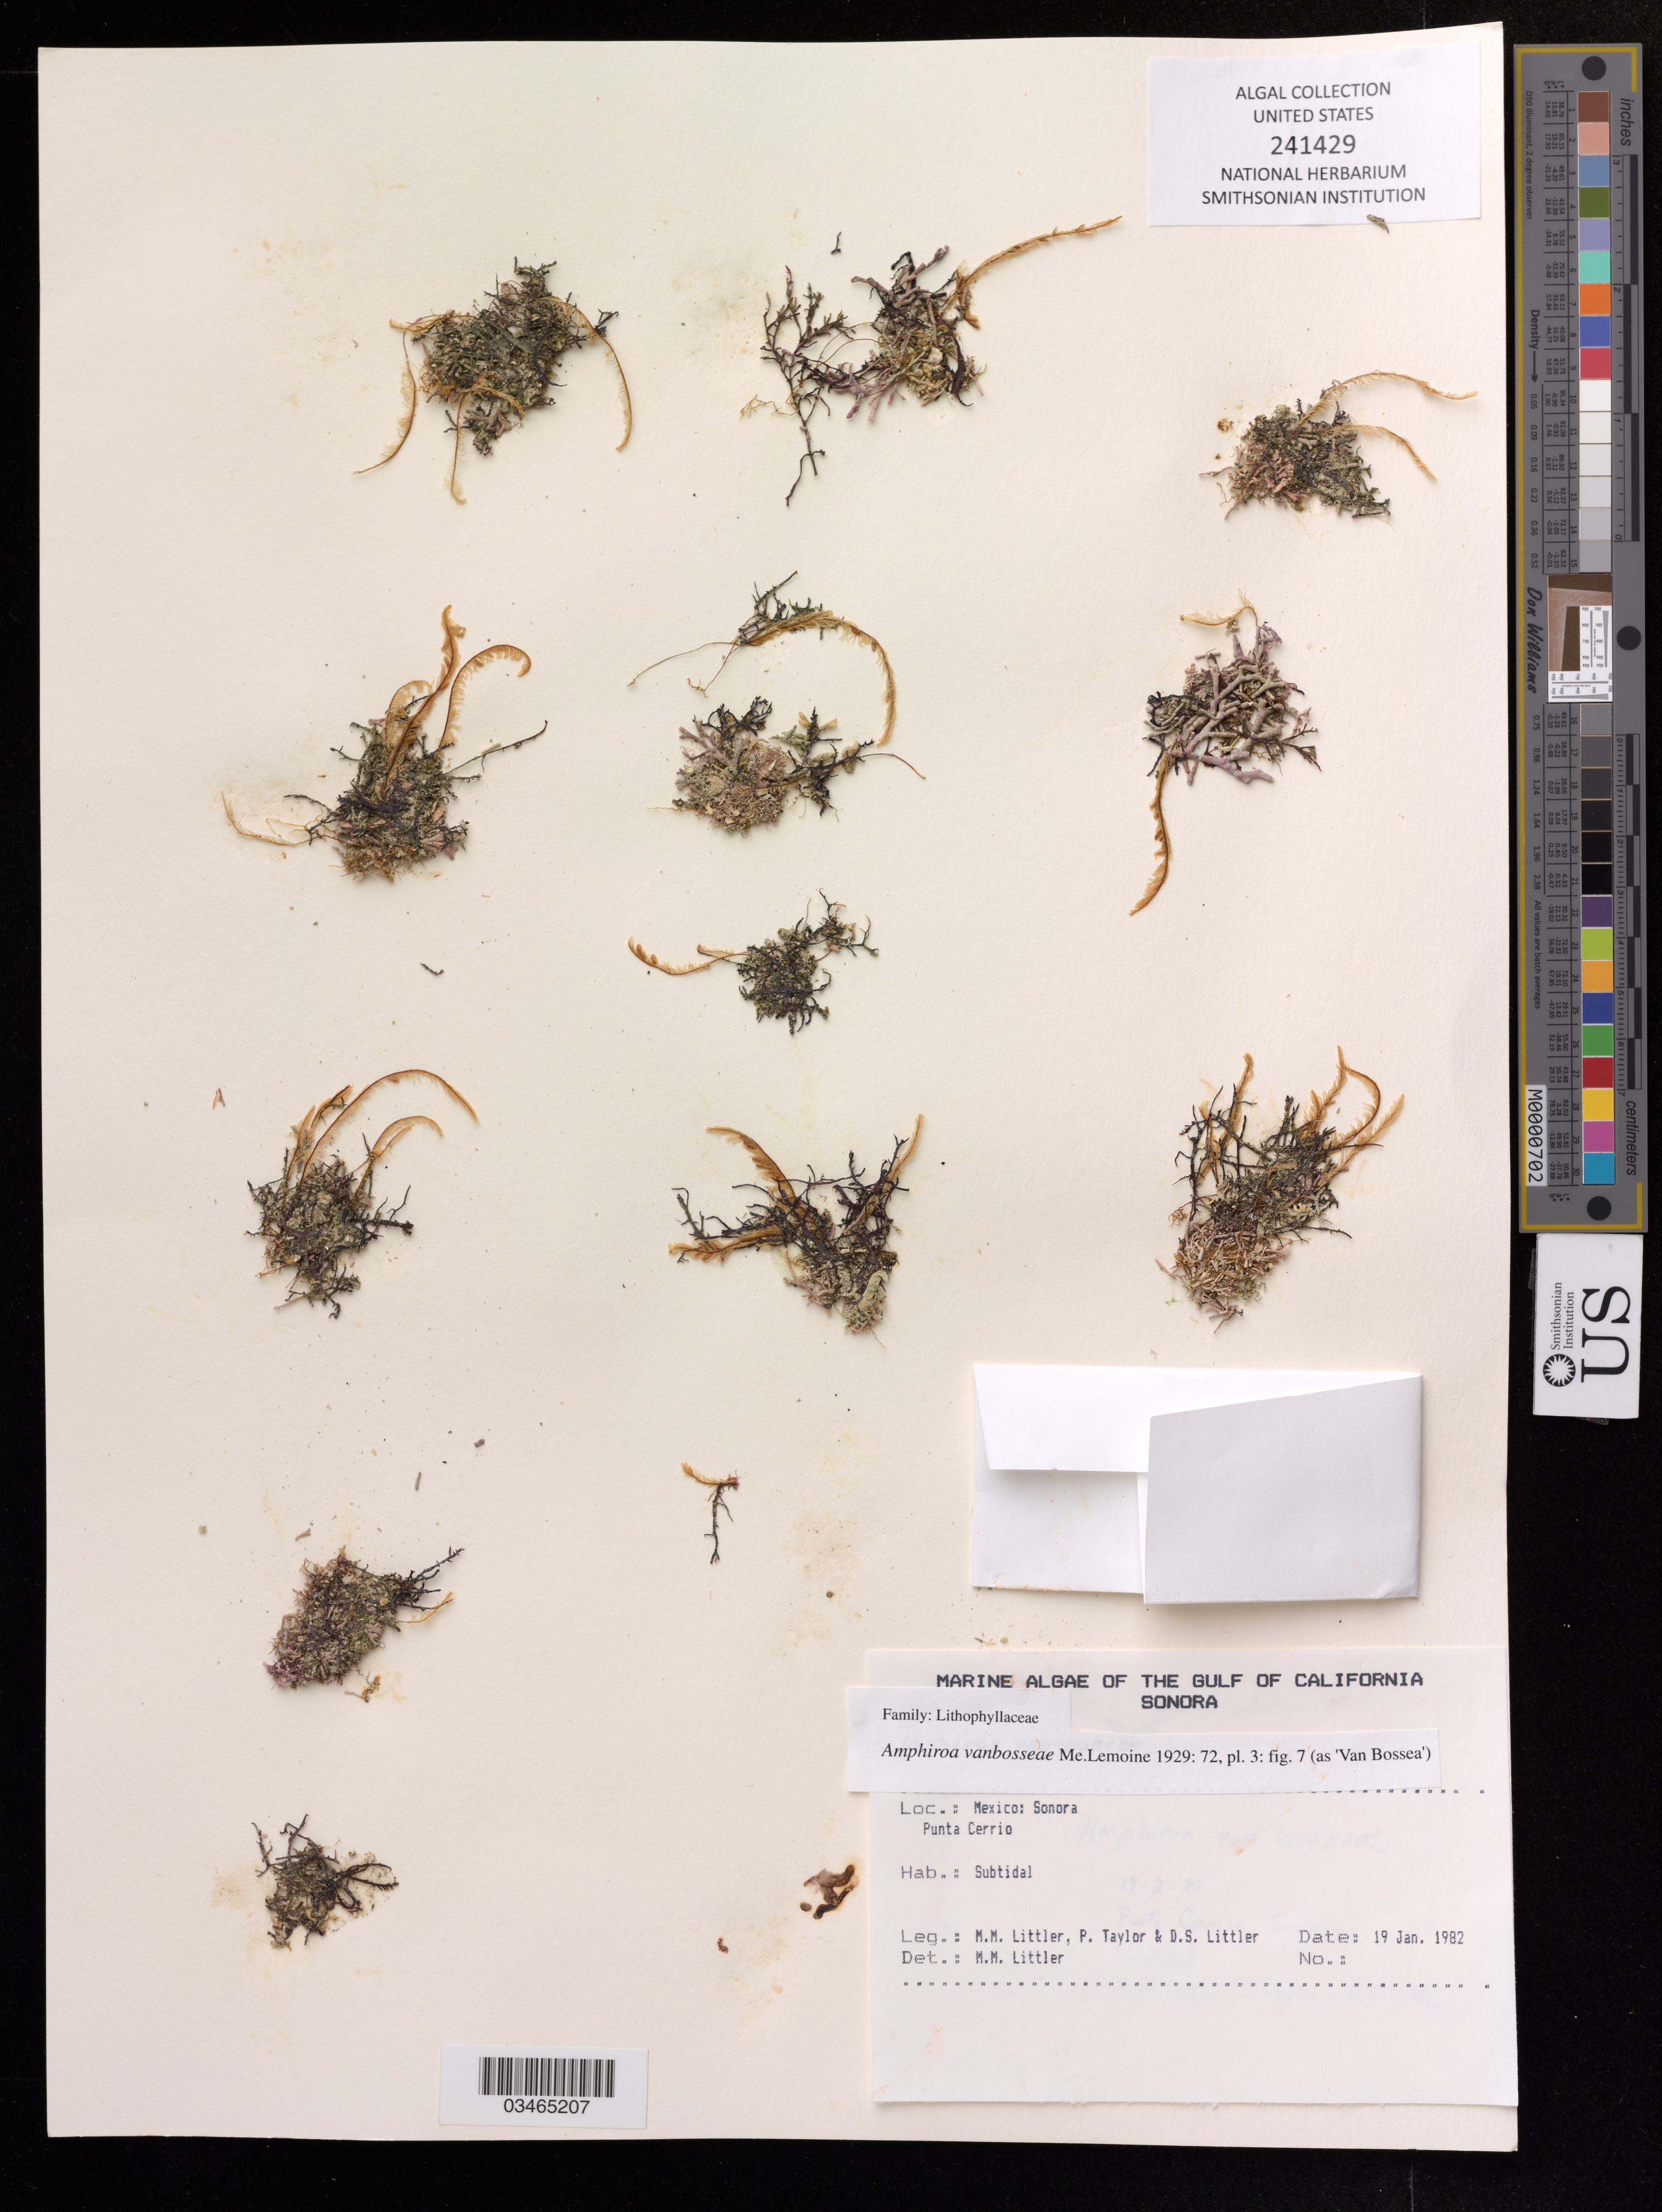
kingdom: Plantae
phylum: Rhodophyta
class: Florideophyceae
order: Corallinales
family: Lithophyllaceae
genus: Amphiroa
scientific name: Amphiroa vanbosseae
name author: Me. Lemoine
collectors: M. M. Littler & P. Taylor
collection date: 1982-01-19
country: Mexico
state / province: Sonora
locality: The Gulf of California, Punta Cerrio.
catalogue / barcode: US 241429